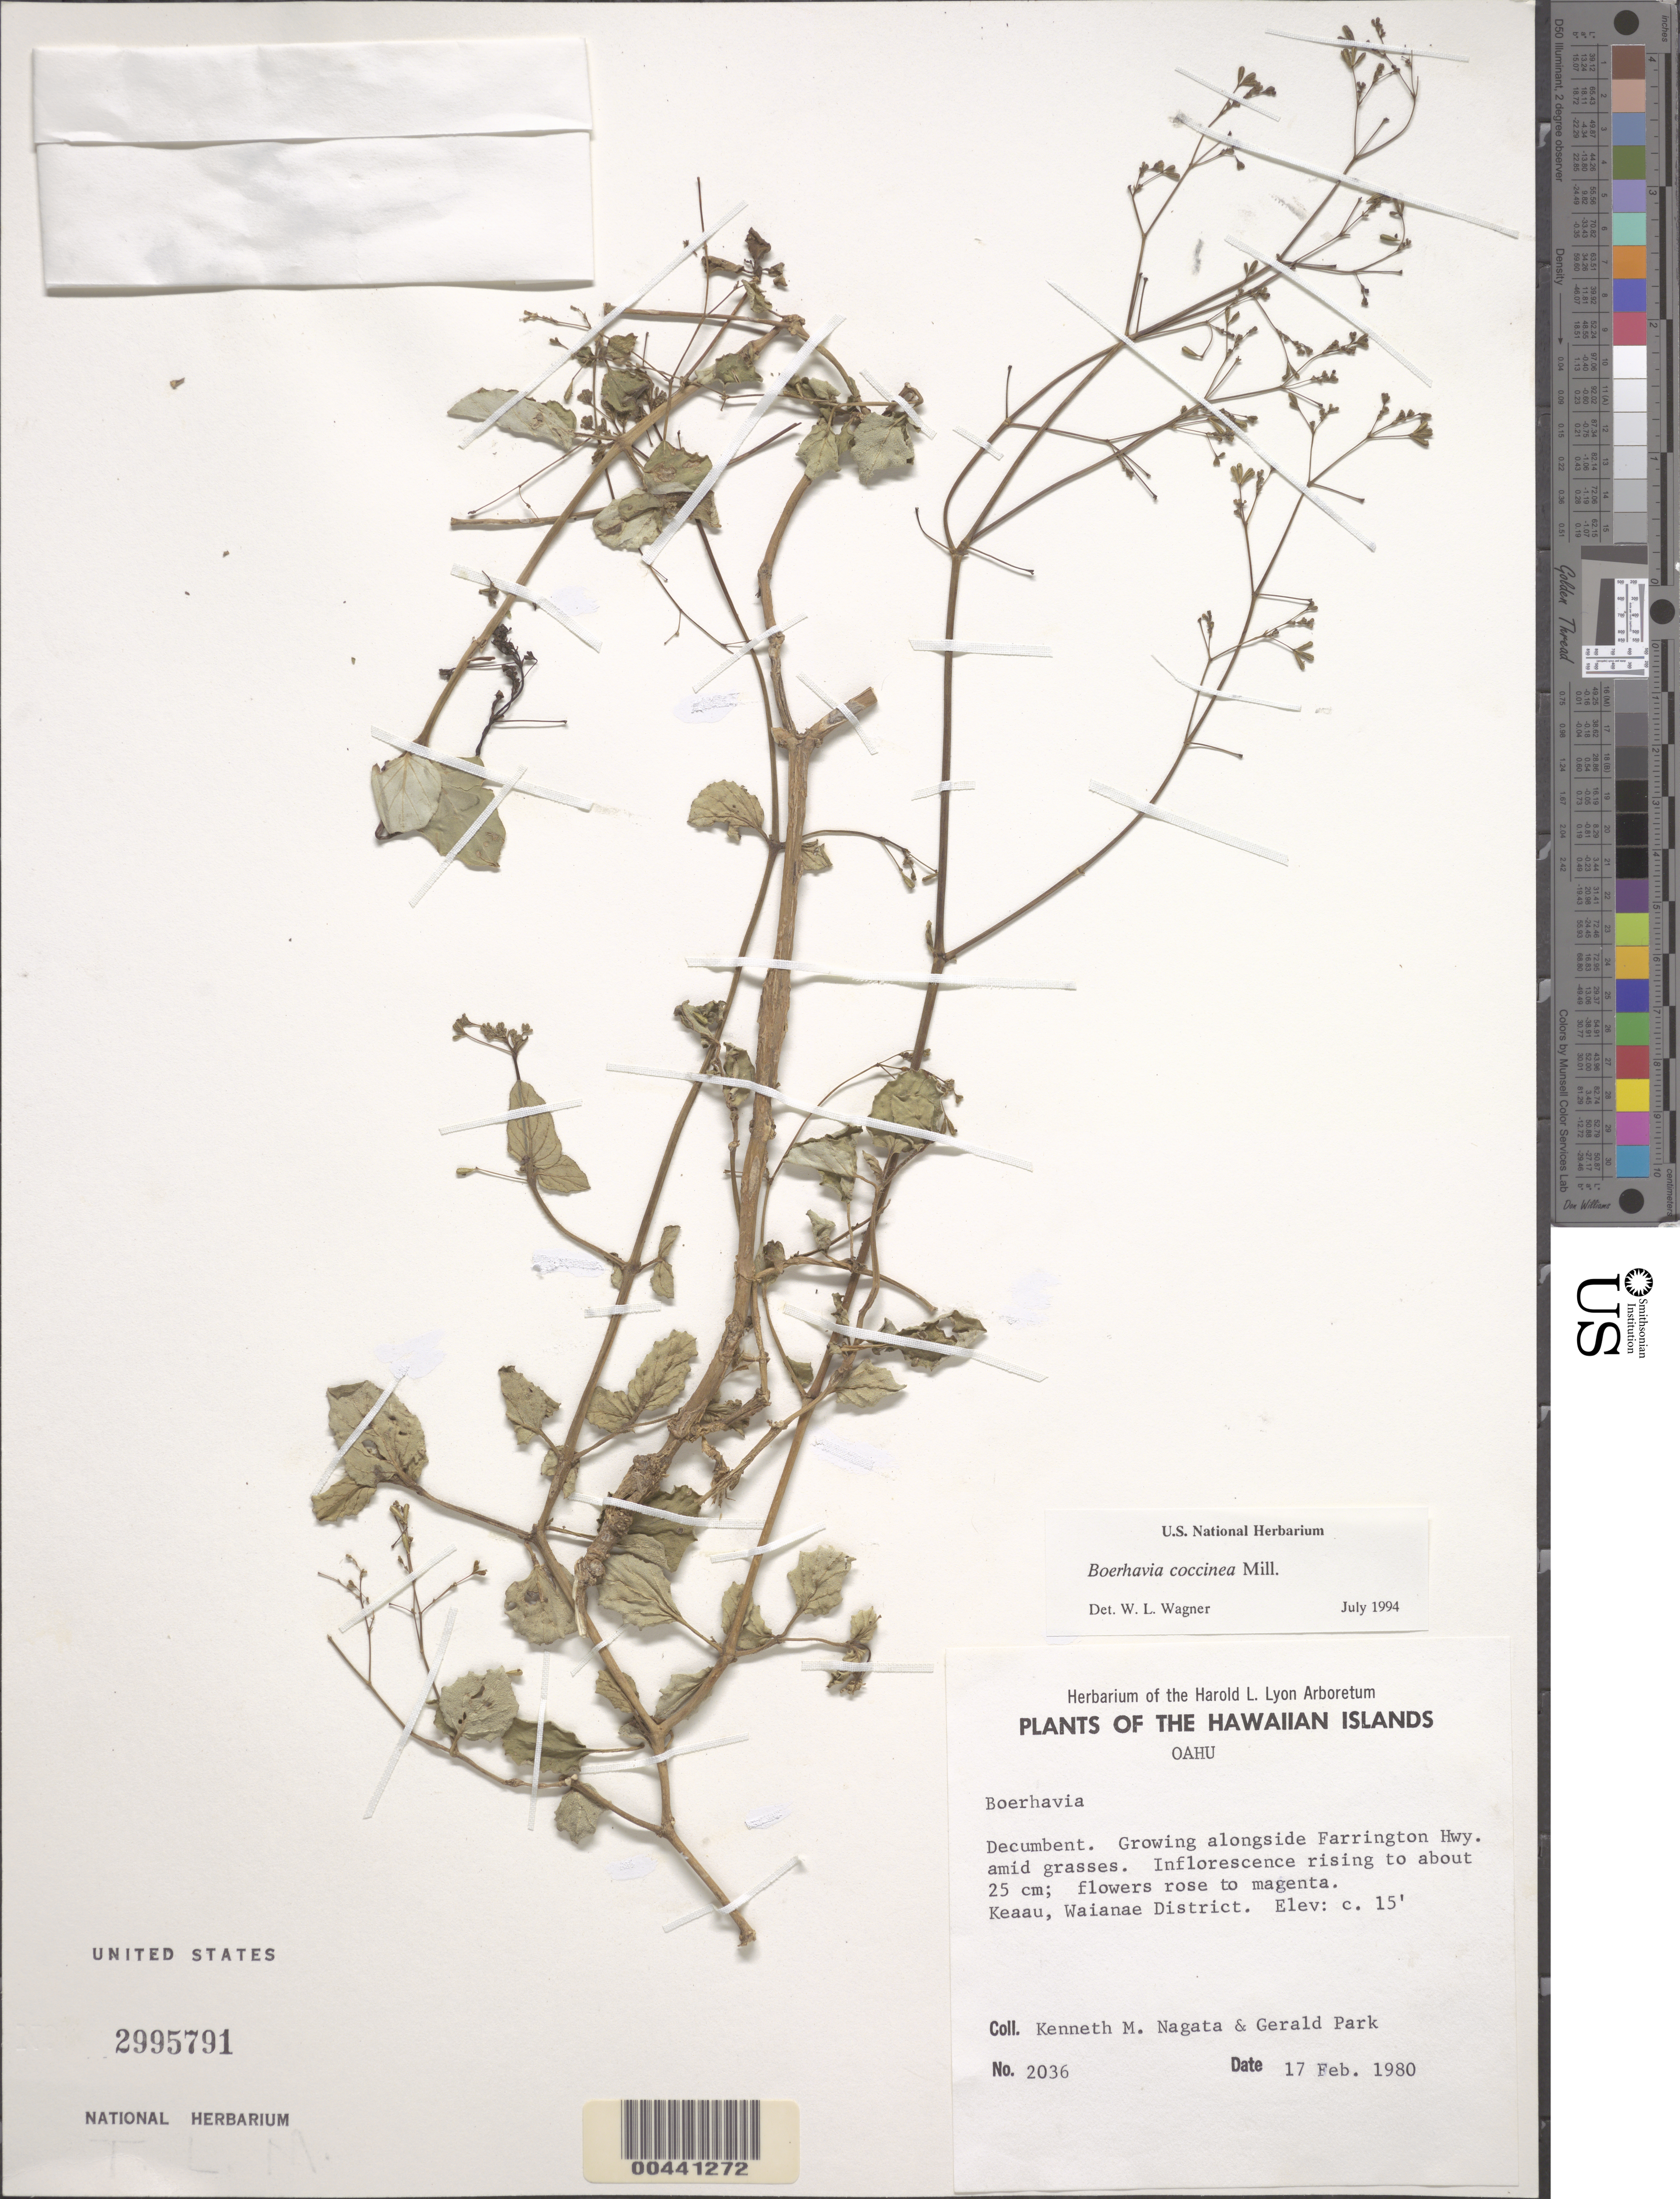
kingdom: Plantae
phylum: Tracheophyta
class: Magnoliopsida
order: Caryophyllales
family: Nyctaginaceae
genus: Boerhavia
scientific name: Boerhavia coccinea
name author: Mill.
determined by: Wagner, W. L., (BOT), Smithsonian Institution - National Museum of Natural History (UNITED STATES)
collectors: K. Nagata & G. Park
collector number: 2036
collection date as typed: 17 Feb 1980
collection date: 1980-02-17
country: United States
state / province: Hawaii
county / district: Honolulu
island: Oahu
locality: Alongside Farrington Hwy, Keaau, Waianae Dist.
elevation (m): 5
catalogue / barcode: US 2995791